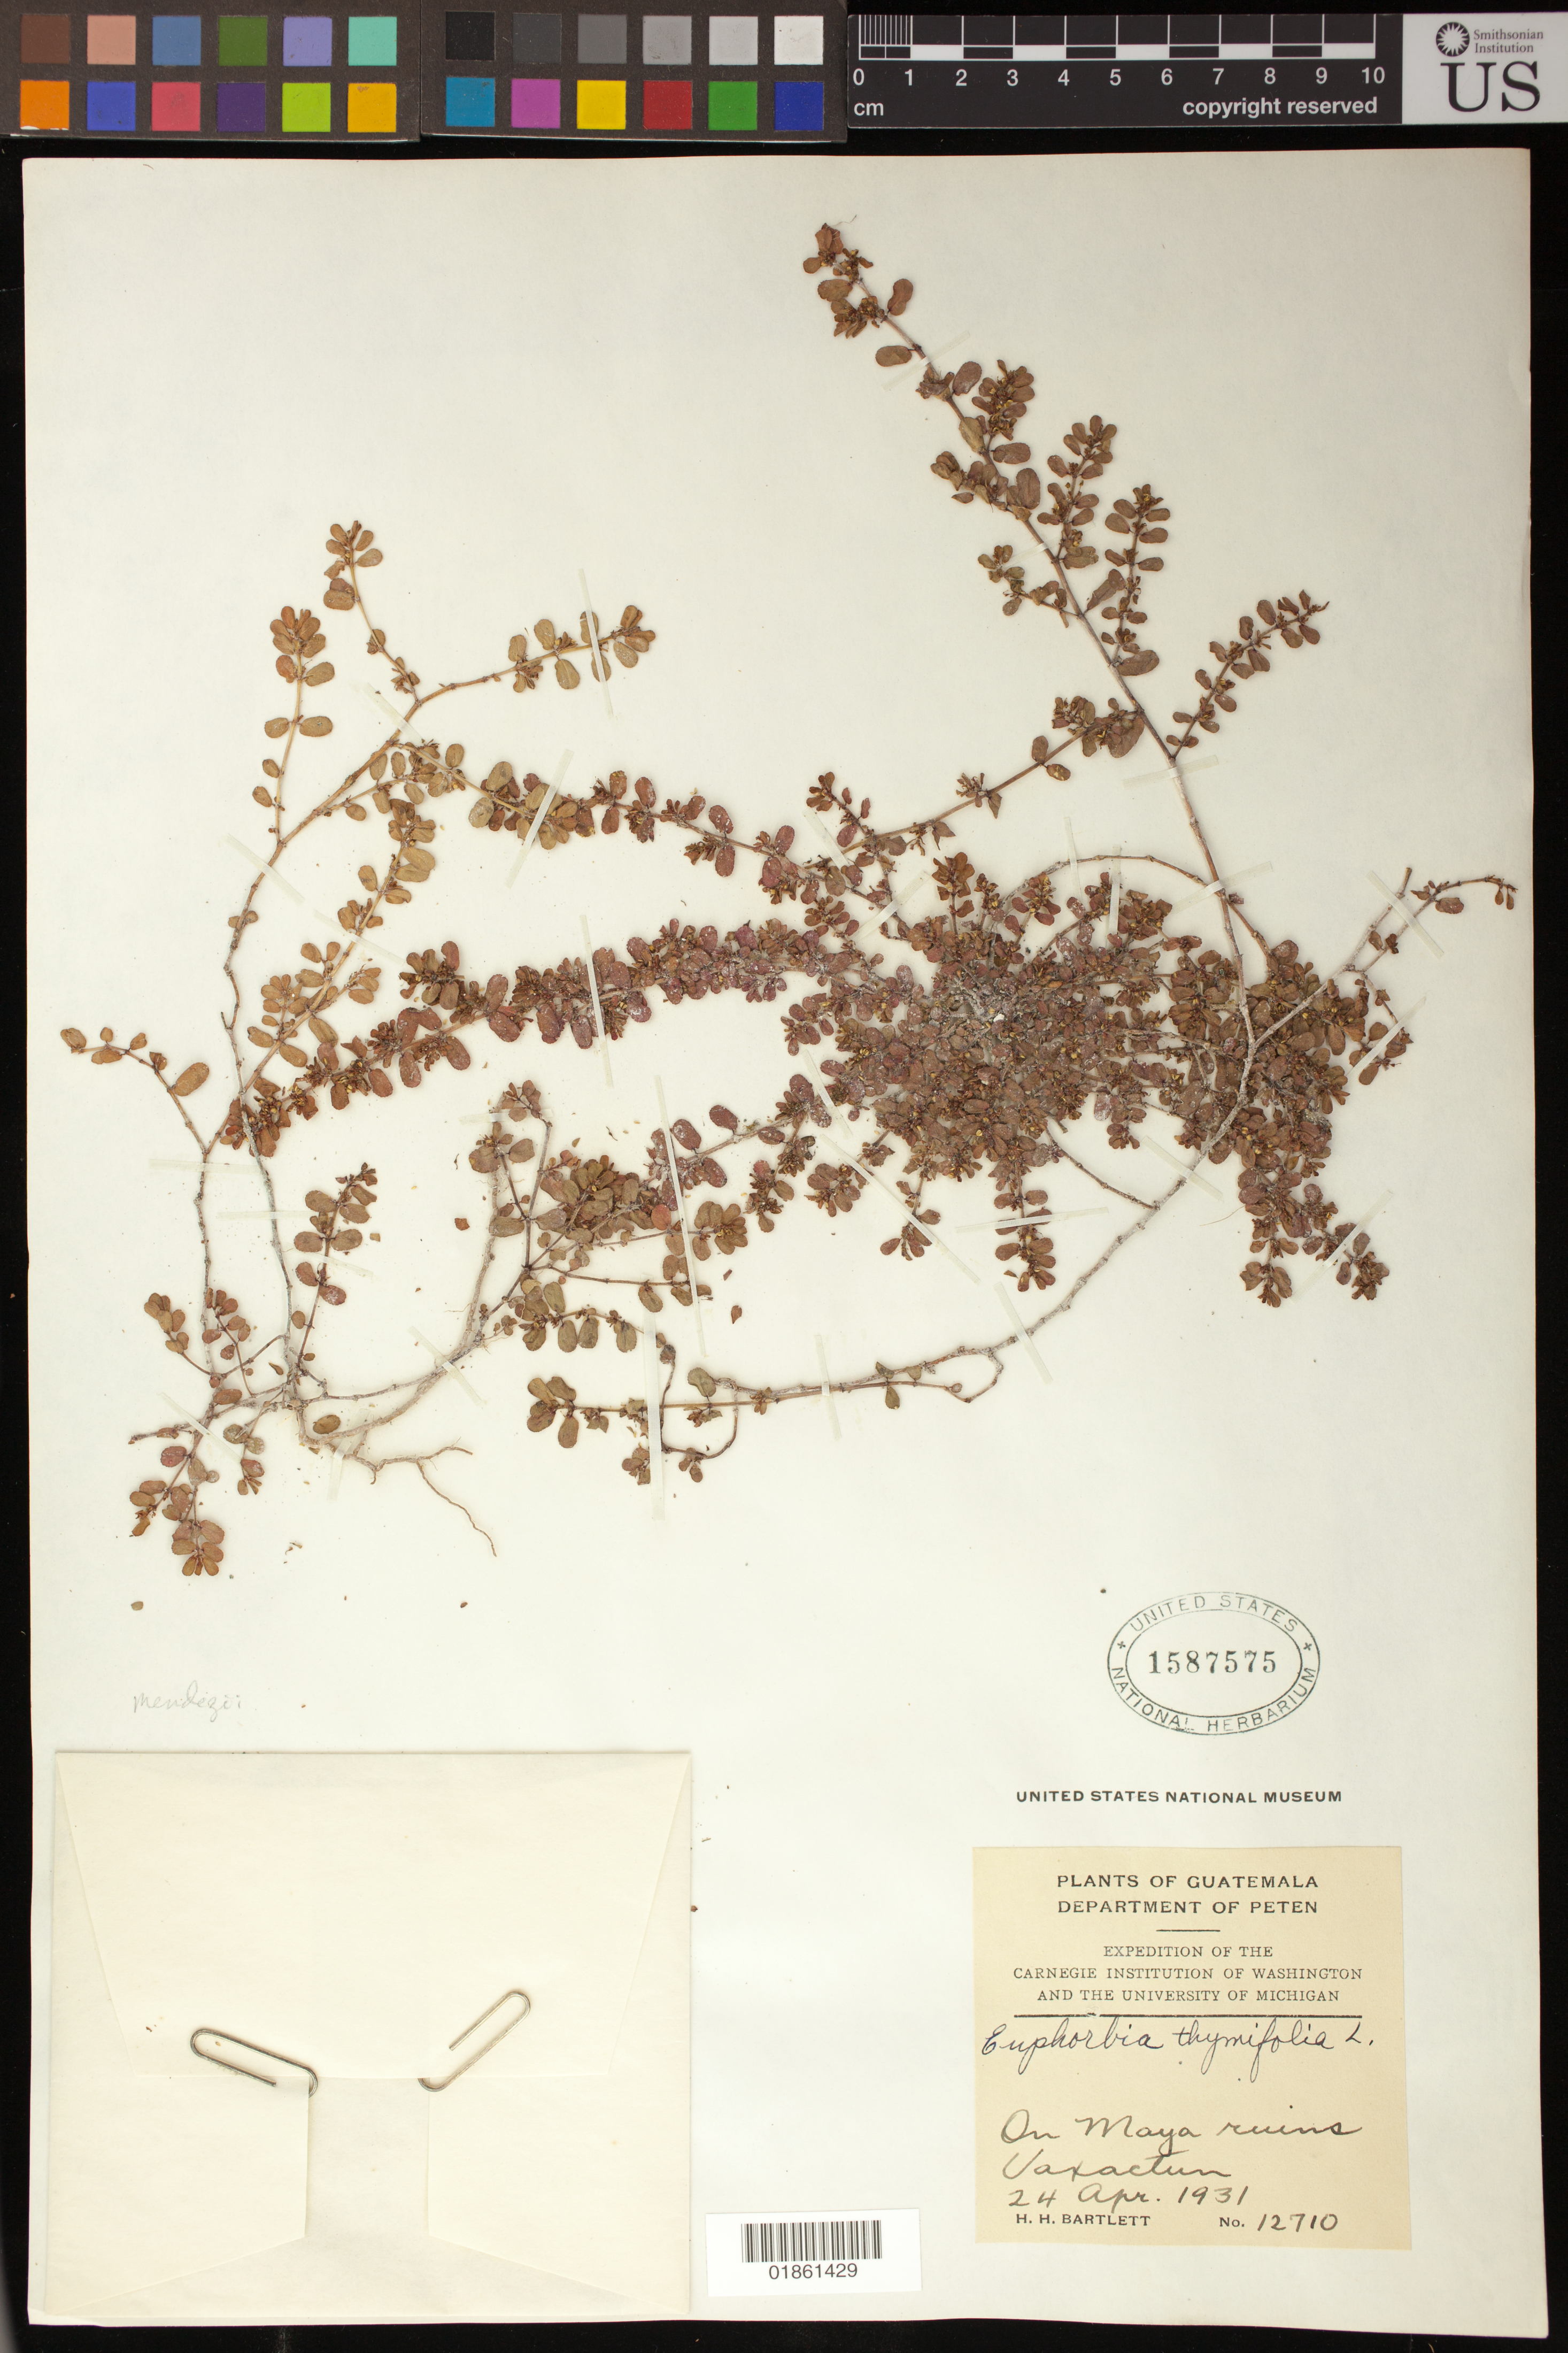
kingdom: Plantae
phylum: Tracheophyta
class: Magnoliopsida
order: Malpighiales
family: Euphorbiaceae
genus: Euphorbia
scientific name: Euphorbia thymifolia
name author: L.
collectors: H. H. Bartlett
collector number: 12710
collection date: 1931-04-24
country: Guatemala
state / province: El Petén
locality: On Maya ruins Uaxactun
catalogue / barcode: US 1587575